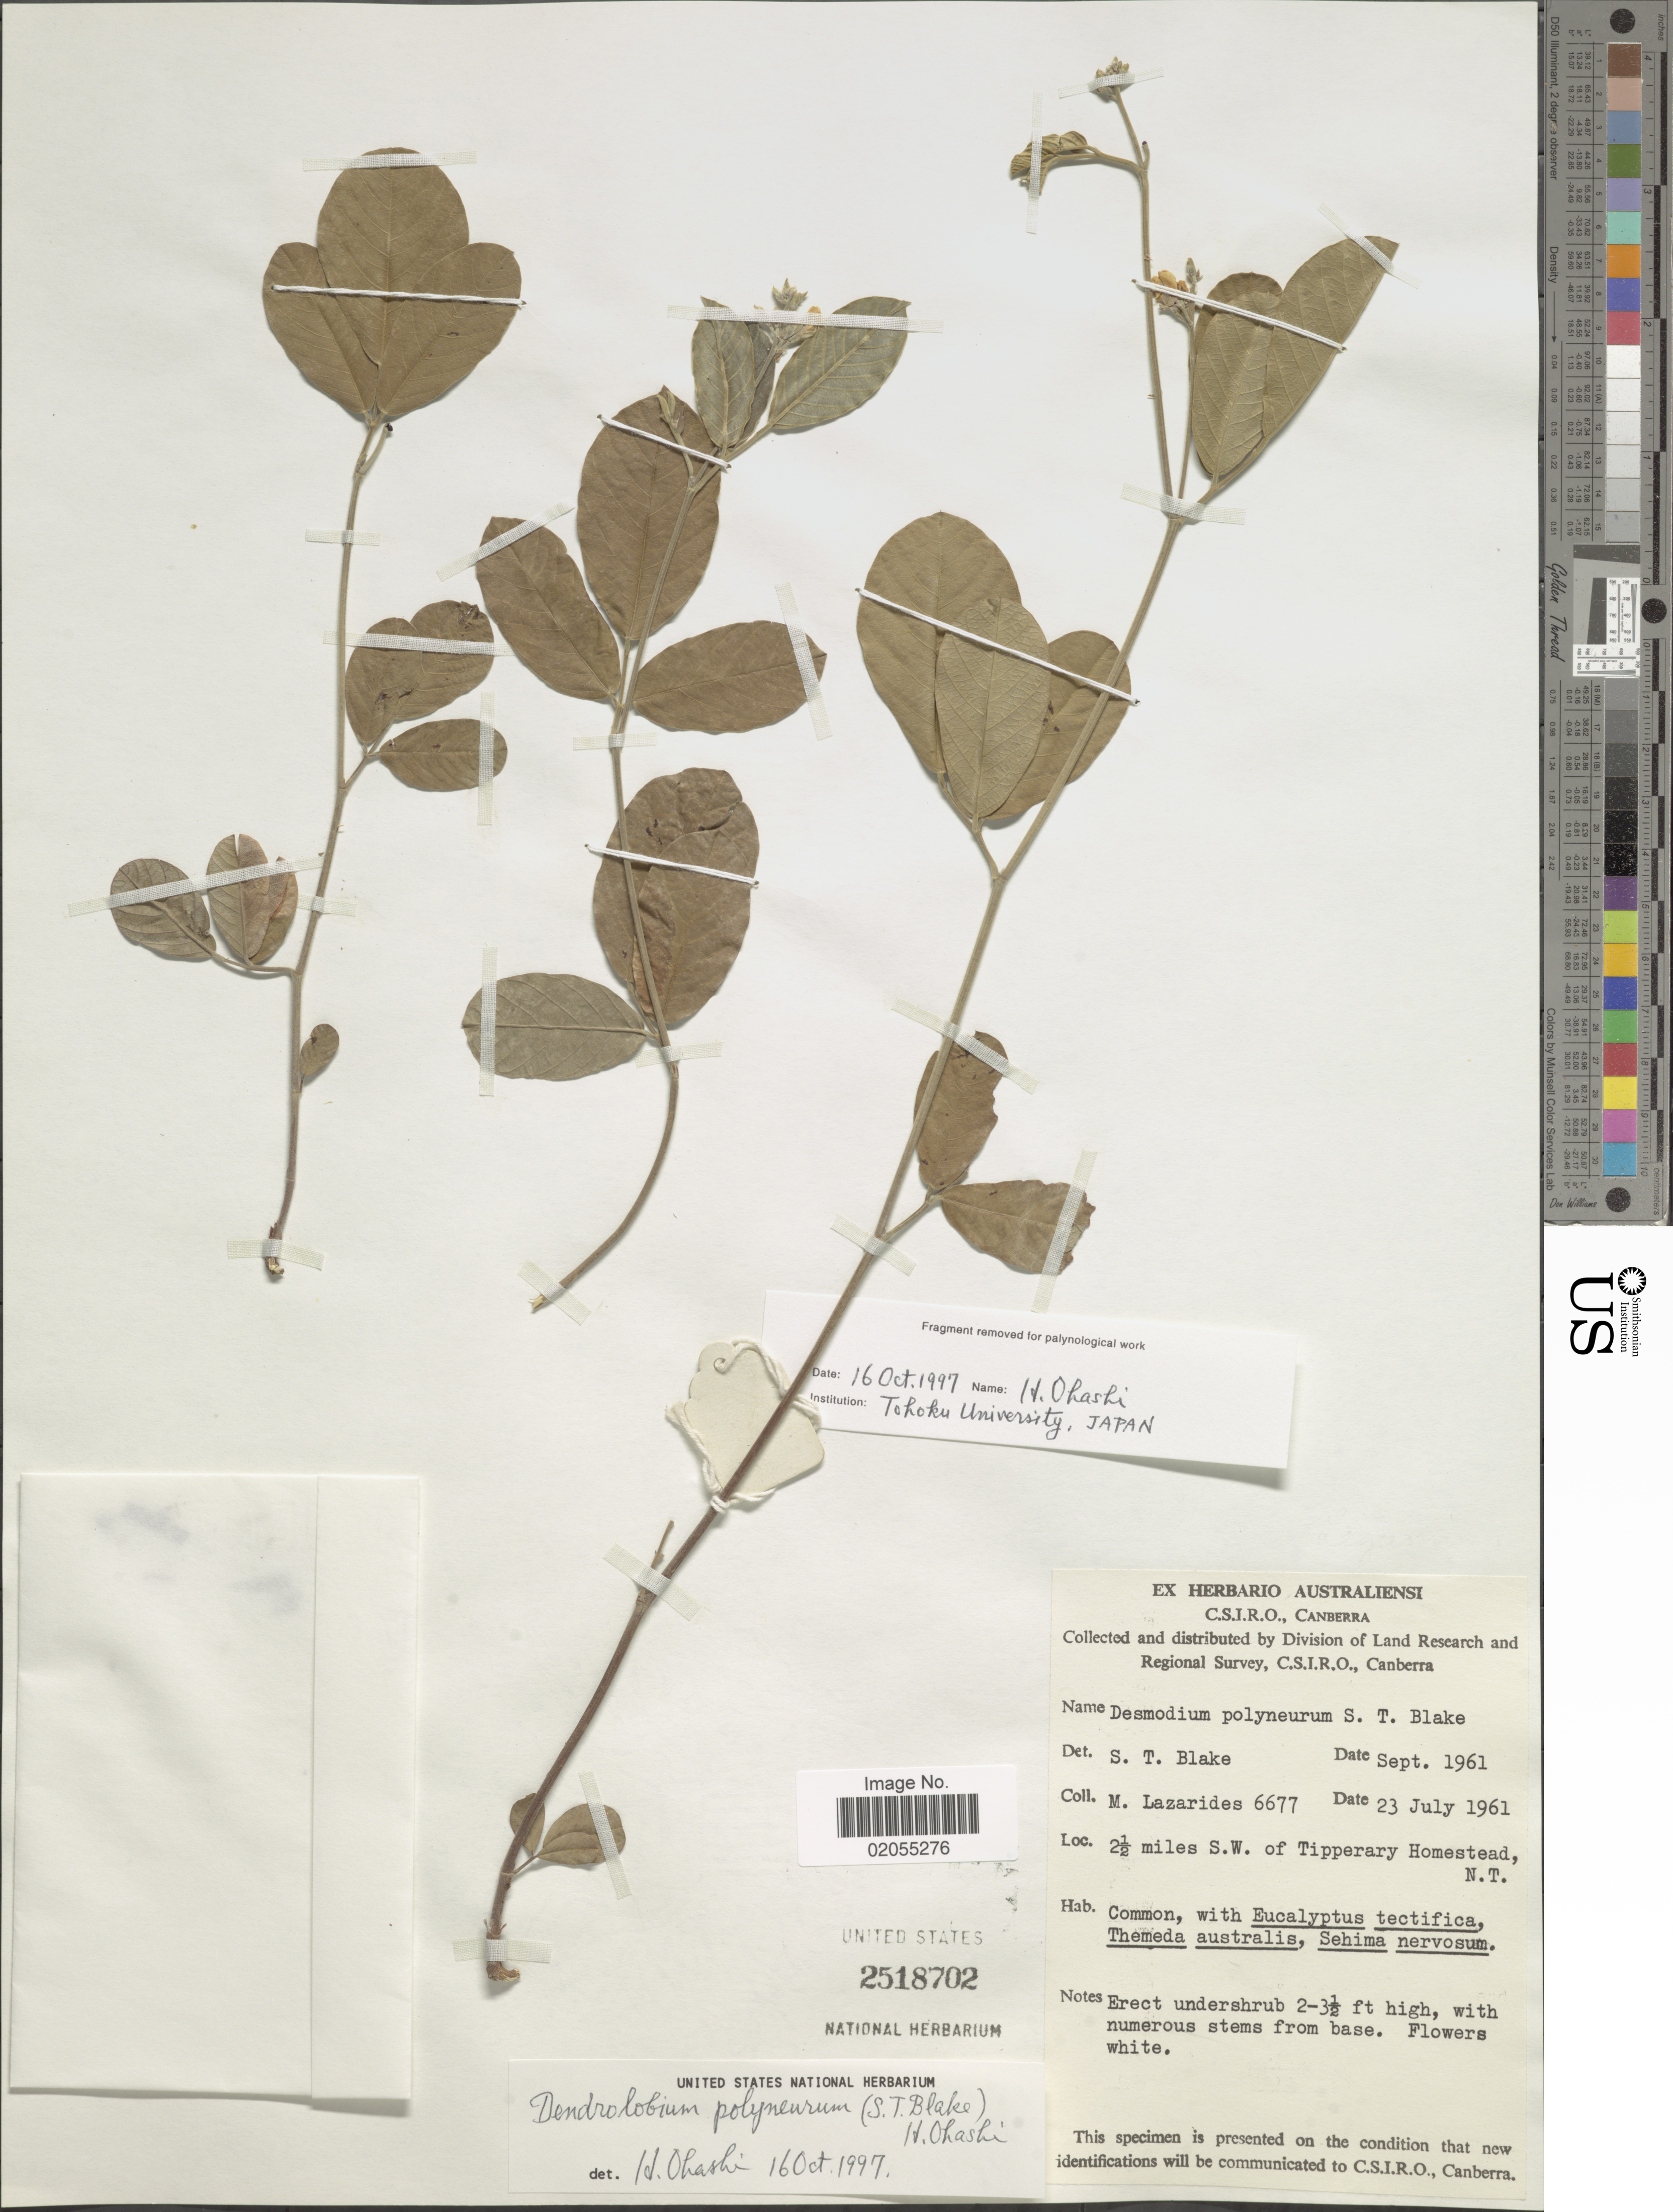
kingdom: Plantae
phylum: Tracheophyta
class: Magnoliopsida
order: Fabales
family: Fabaceae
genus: Dendrolobium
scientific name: Dendrolobium polyneurum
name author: (S.T. Blake) Ohashi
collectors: M. Lazarides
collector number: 6677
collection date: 1961-07-23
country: Australia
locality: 2½ miles S.W. of Tipperary Homestead, N.T.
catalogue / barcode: US 2518702